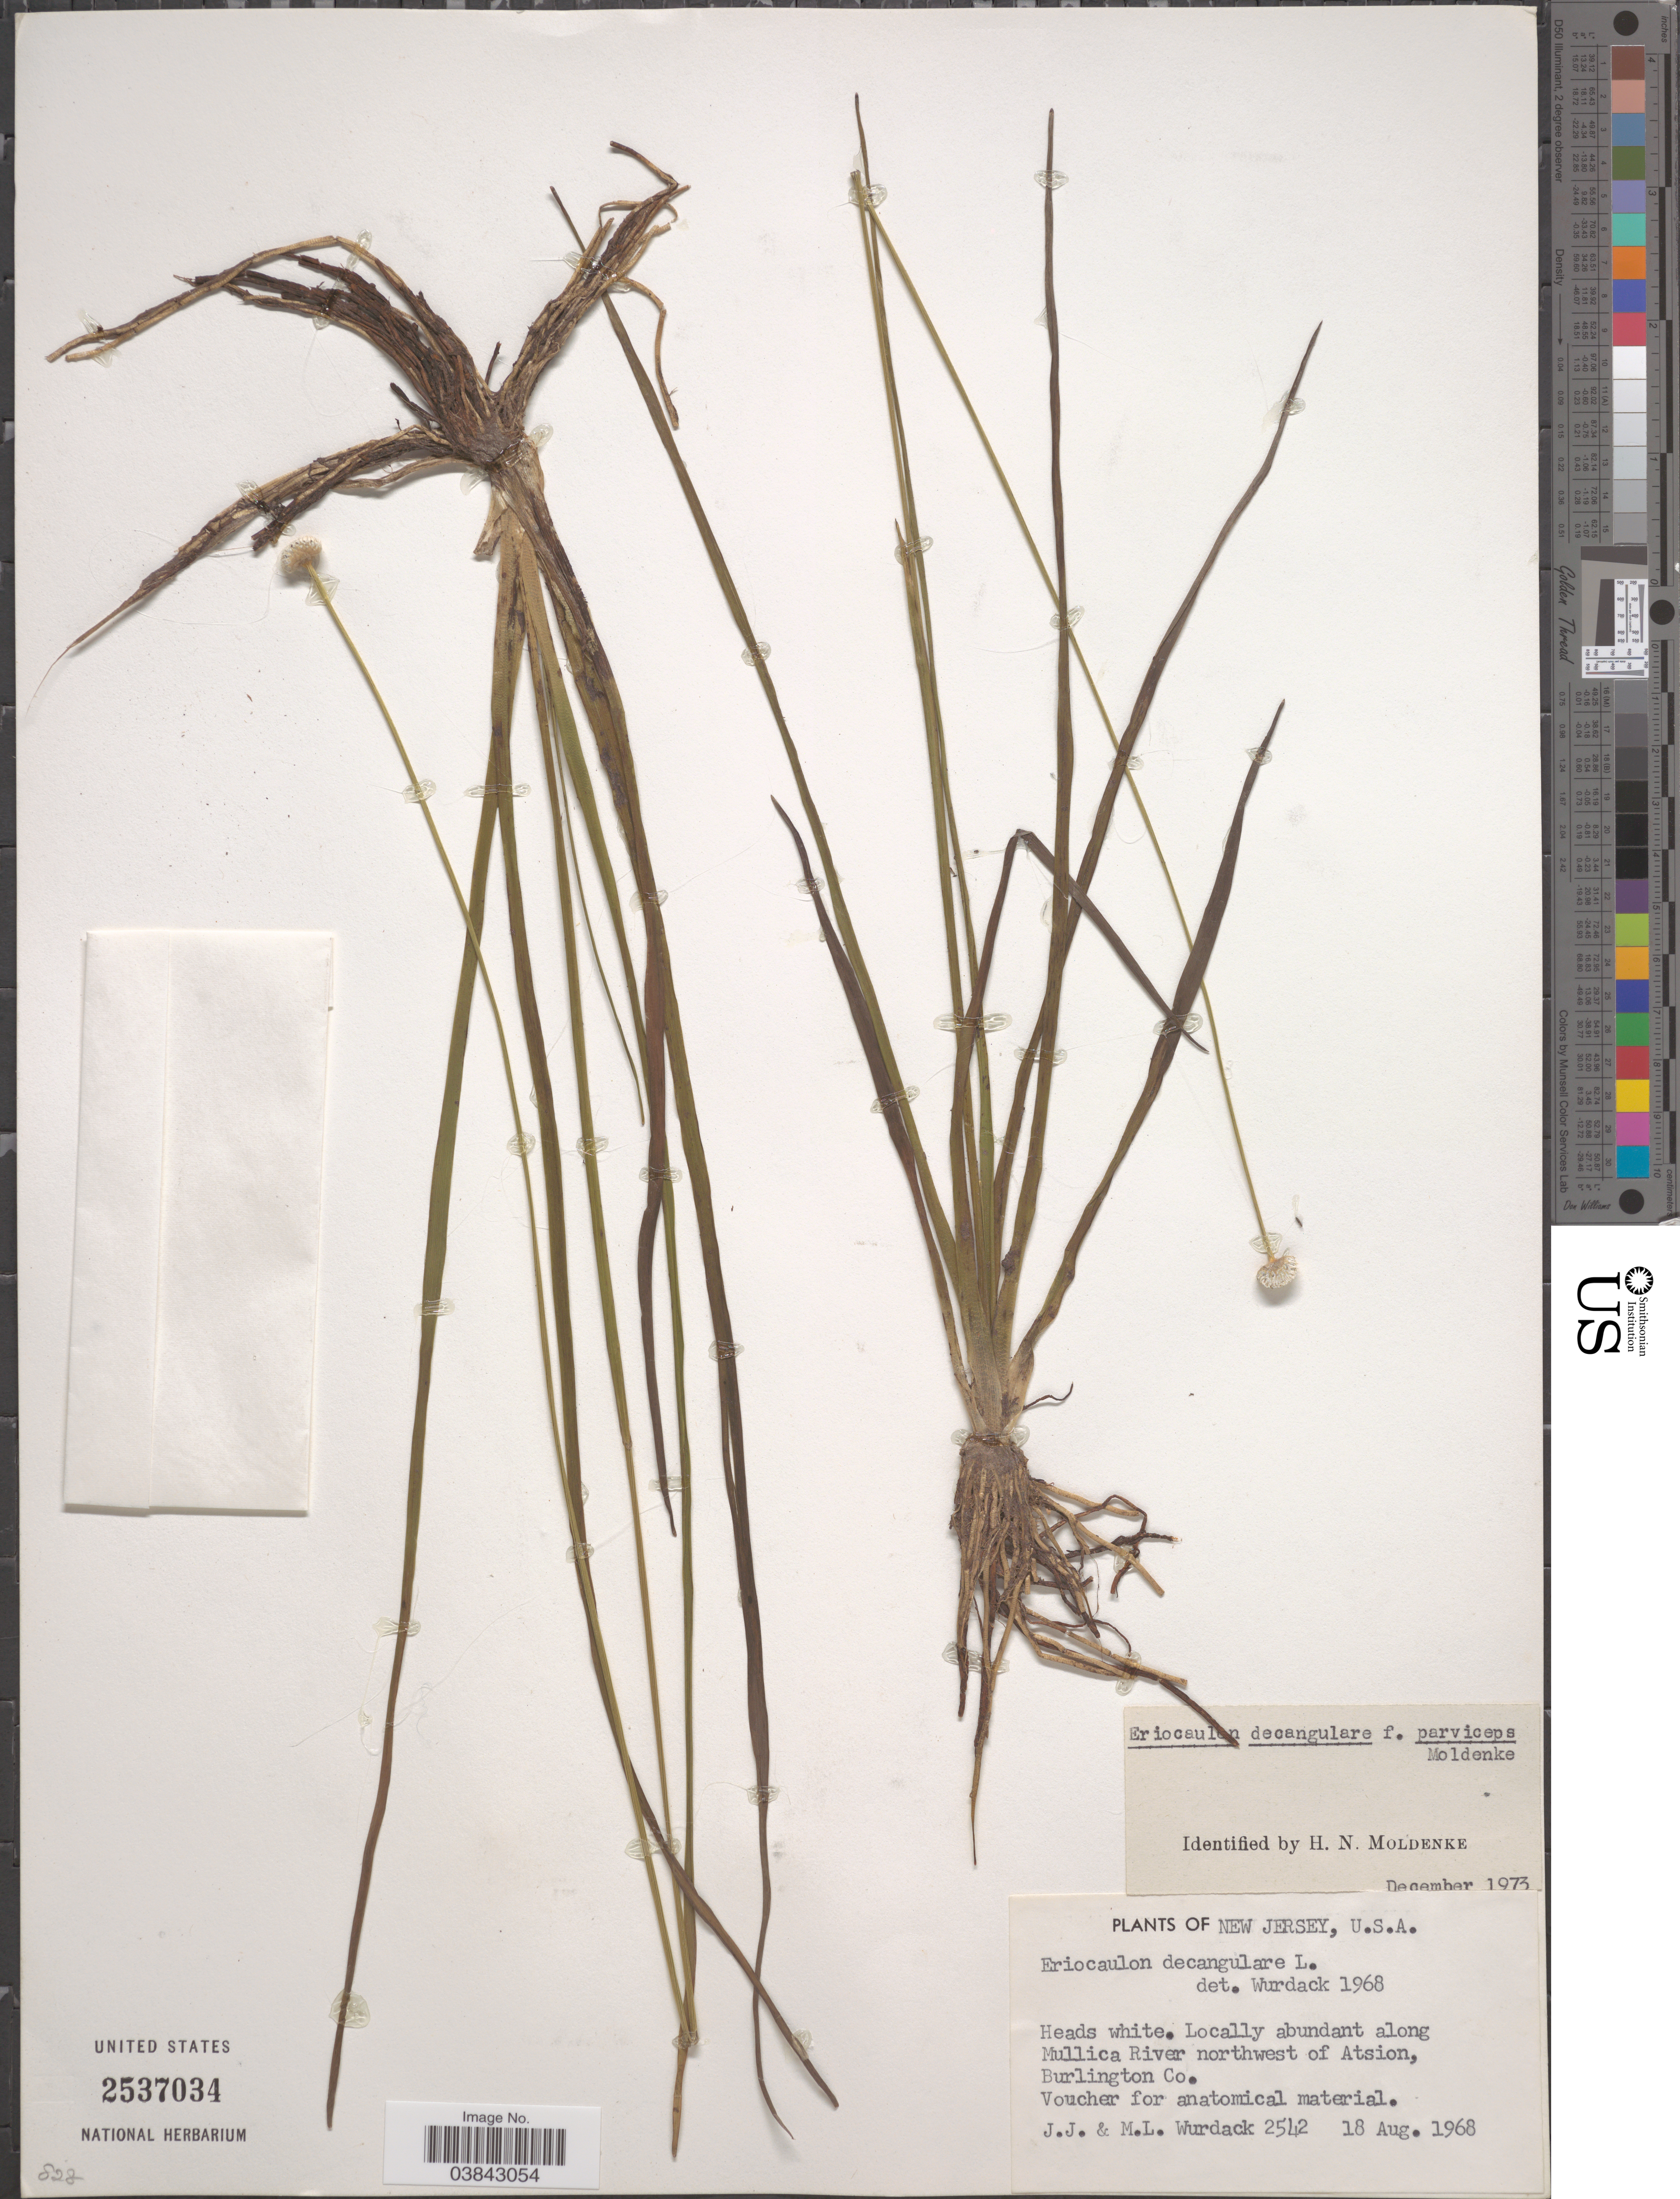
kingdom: Plantae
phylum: Tracheophyta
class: Liliopsida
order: Poales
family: Eriocaulaceae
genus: Eriocaulon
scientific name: Eriocaulon decangulare f. parviceps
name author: Moldenke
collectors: J. J. Wurdack & M. L. Wurdack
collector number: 2542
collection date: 1968-08-18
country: United States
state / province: New Jersey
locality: Along Mullica River northwest of Atsion, Burlington Co.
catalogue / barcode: US 2537034